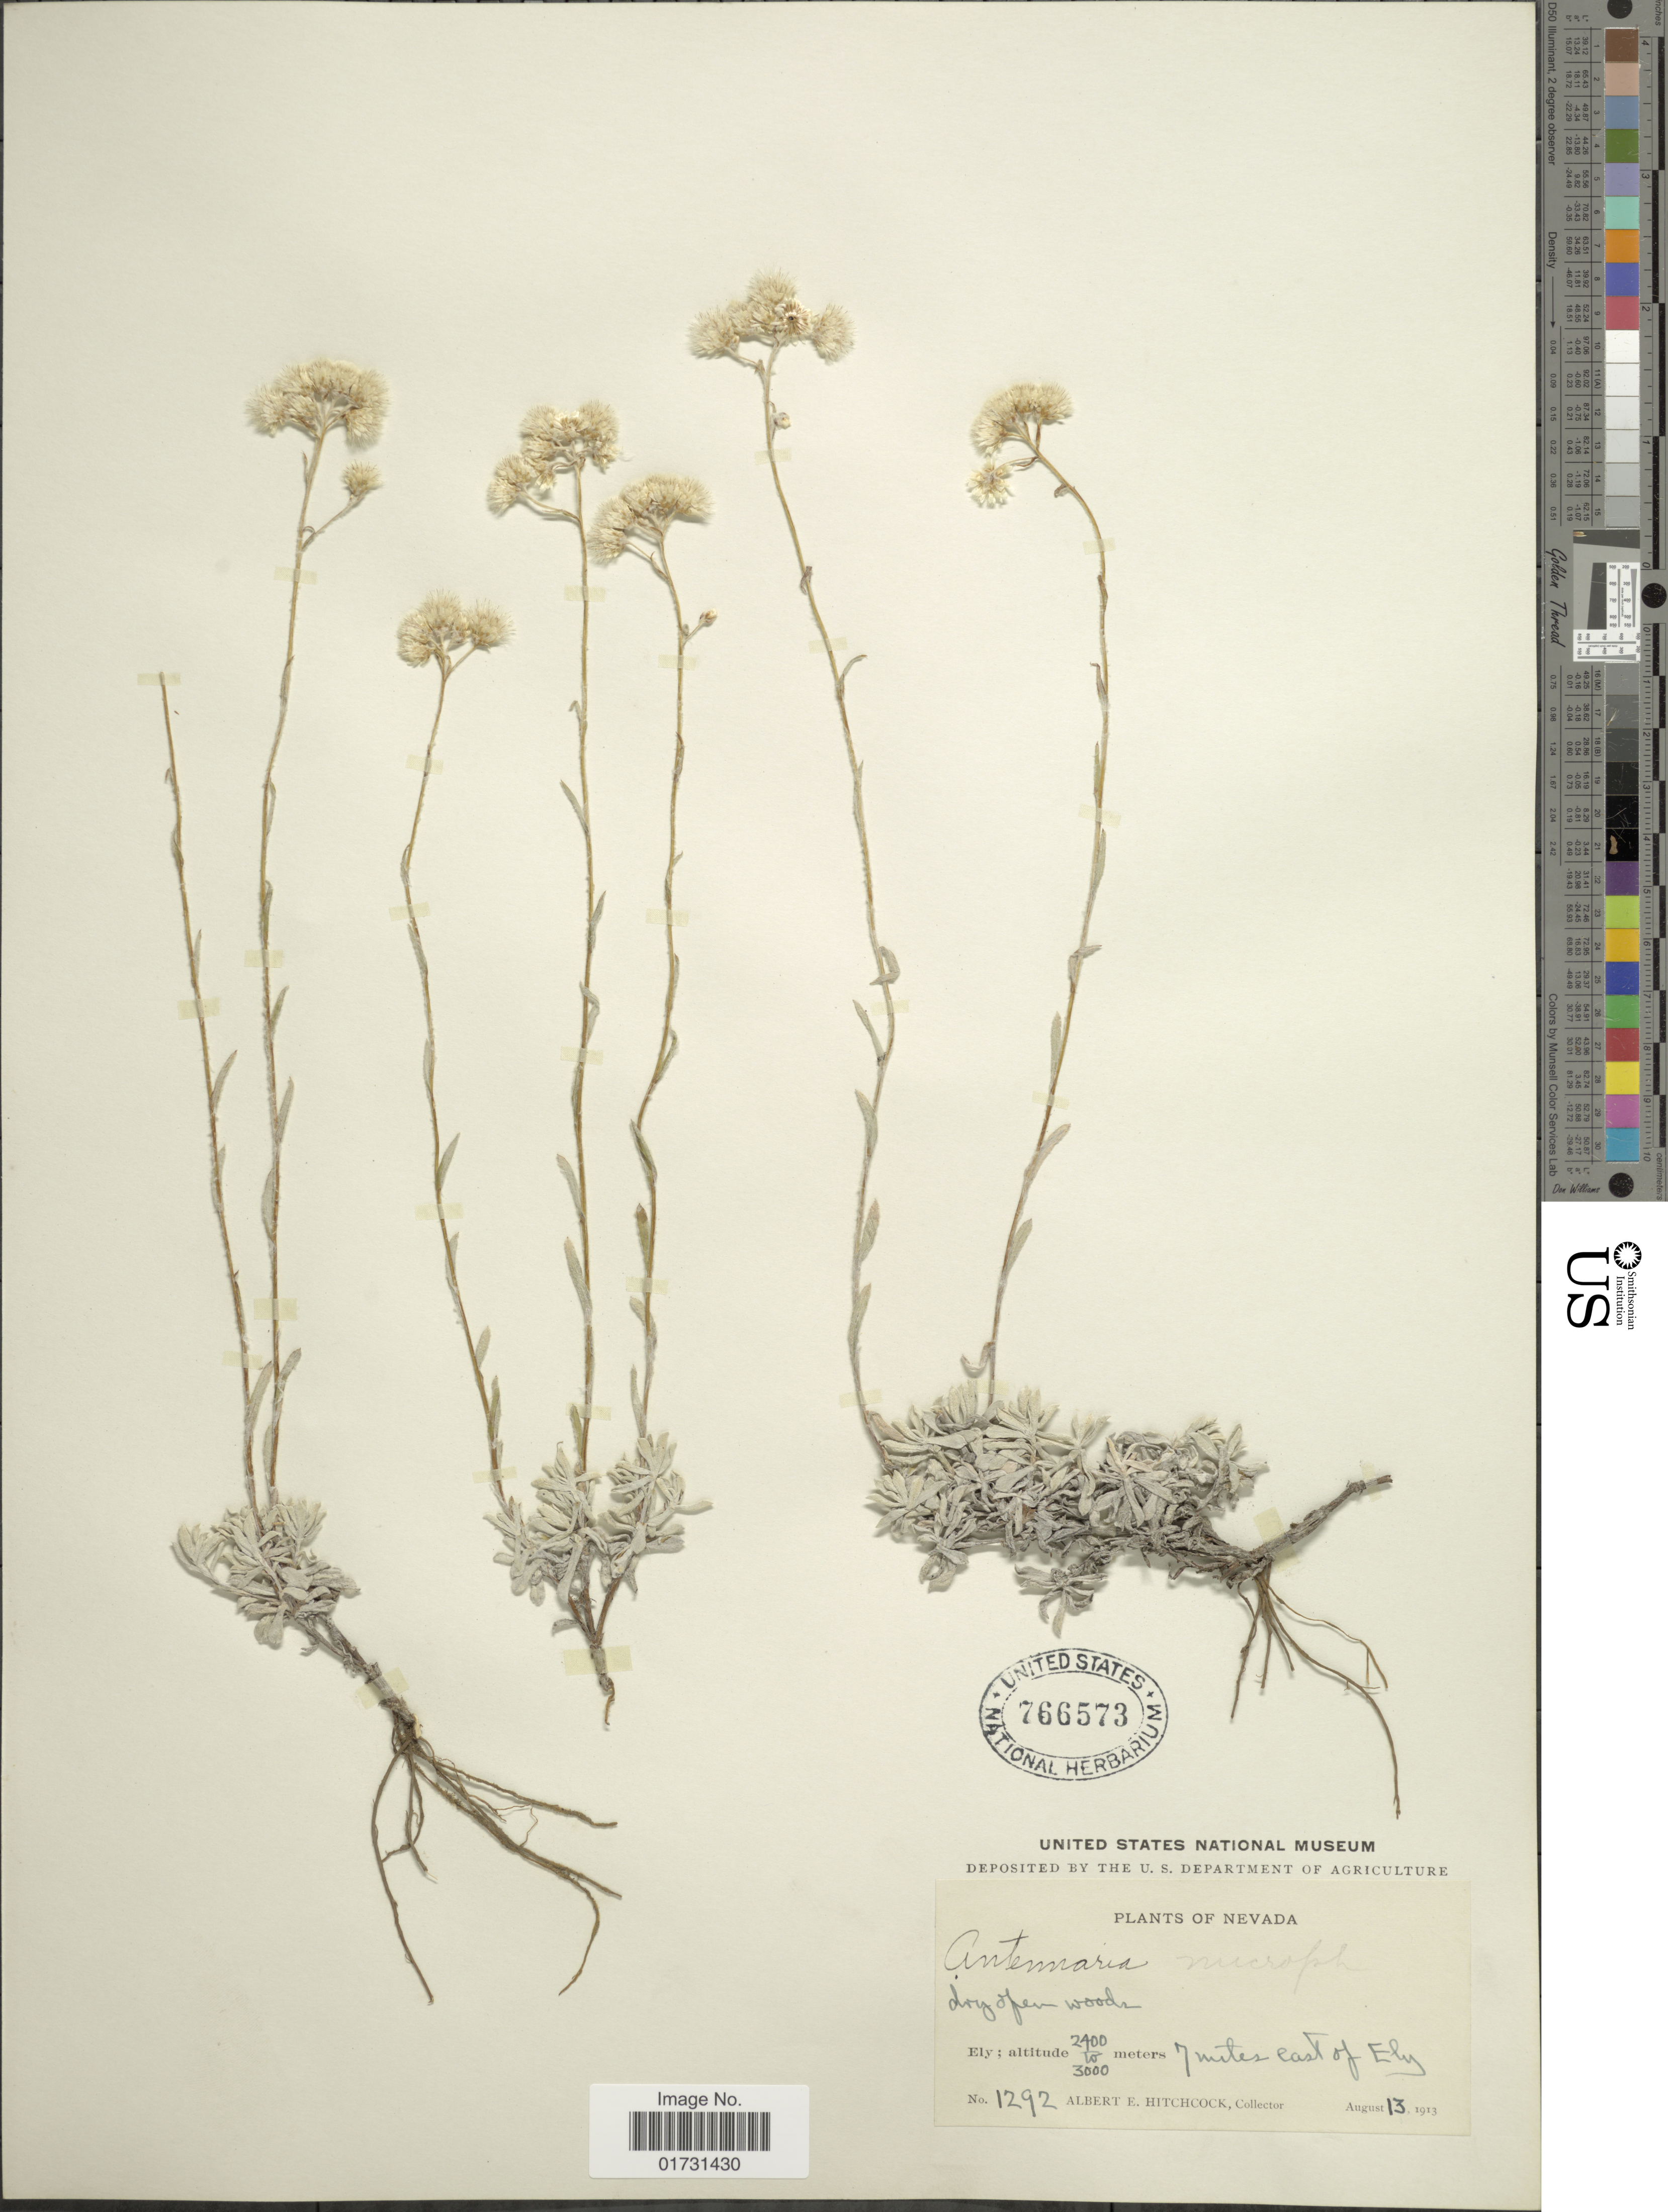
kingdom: Plantae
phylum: Tracheophyta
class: Magnoliopsida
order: Asterales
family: Asteraceae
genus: Antennaria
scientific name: Antennaria microphylla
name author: Rydb.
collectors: A. Hitchcock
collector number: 1292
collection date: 1913-08-13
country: United States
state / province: Nevada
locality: Ely, 7 mi;les east of Ely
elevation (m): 2400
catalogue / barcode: US 766573